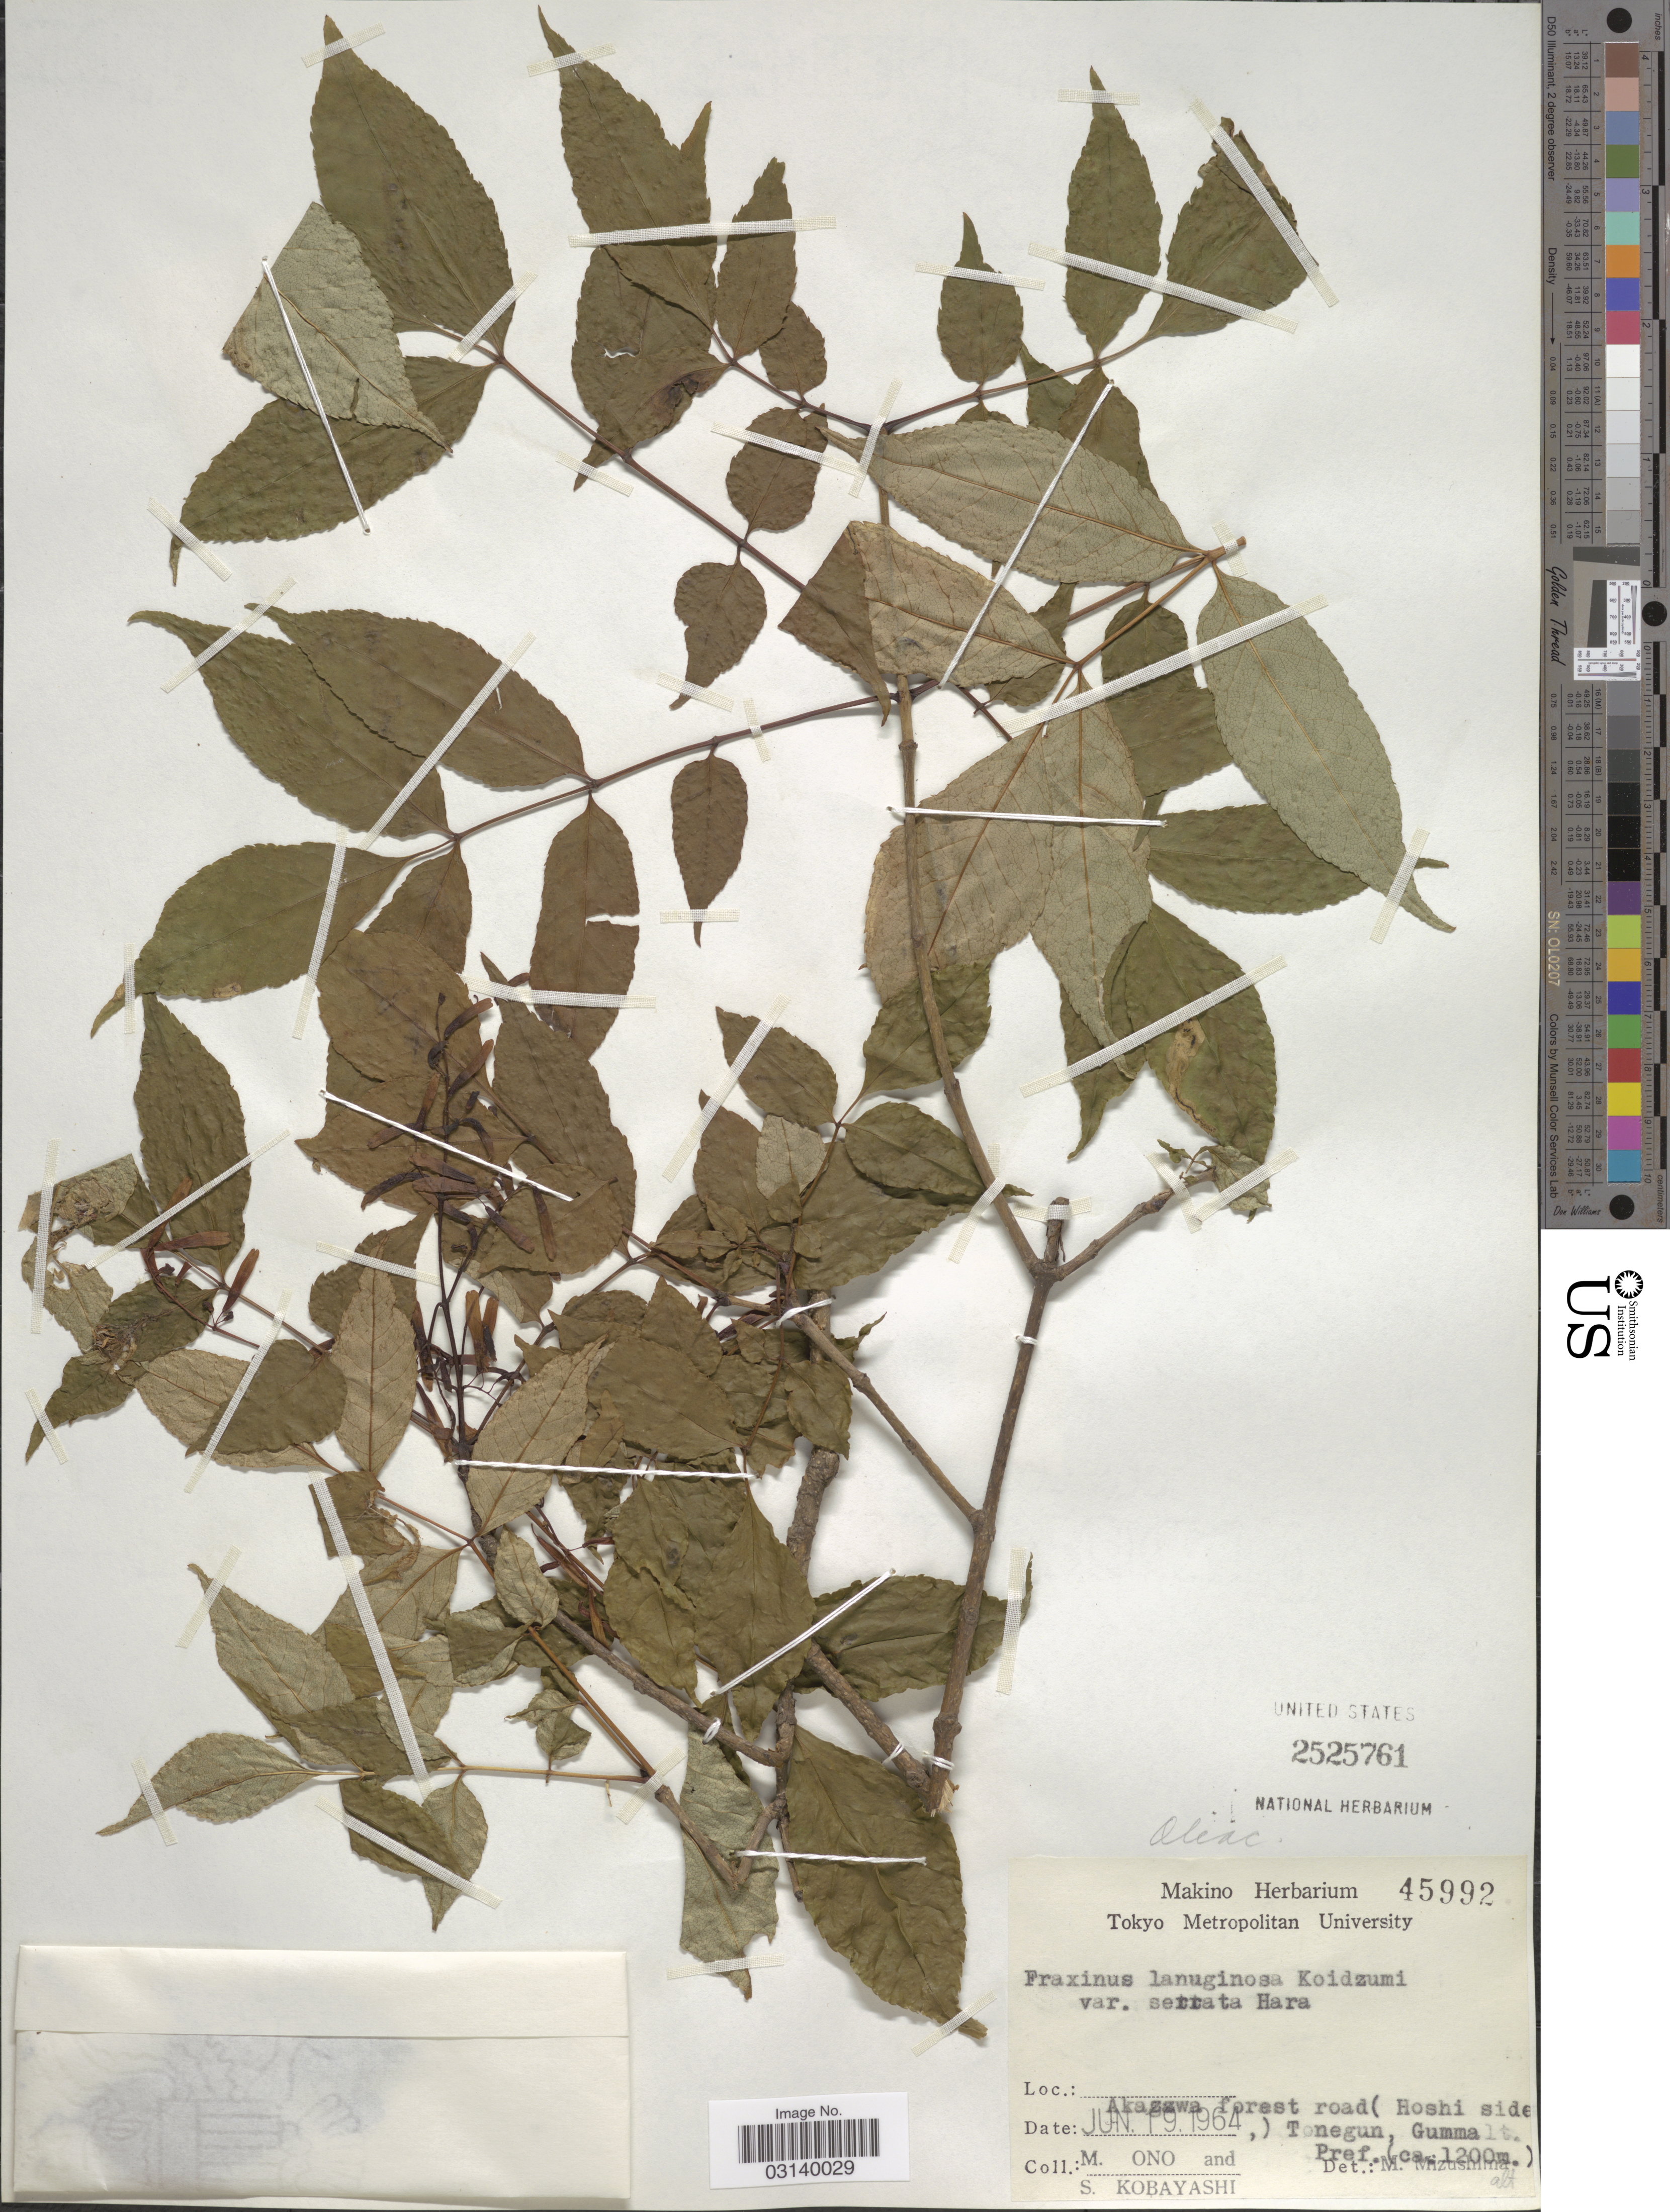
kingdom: Plantae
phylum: Tracheophyta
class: Magnoliopsida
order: Lamiales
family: Oleaceae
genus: Fraxinus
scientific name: Fraxinus sieboldiana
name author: Blume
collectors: M. Ono & S. Kobayashi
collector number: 45992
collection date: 1964-06-19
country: Japan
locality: Akazawa forest road (Hoshi side, Tonegun, Gumma Pref.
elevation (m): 1200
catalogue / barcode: US 2525761